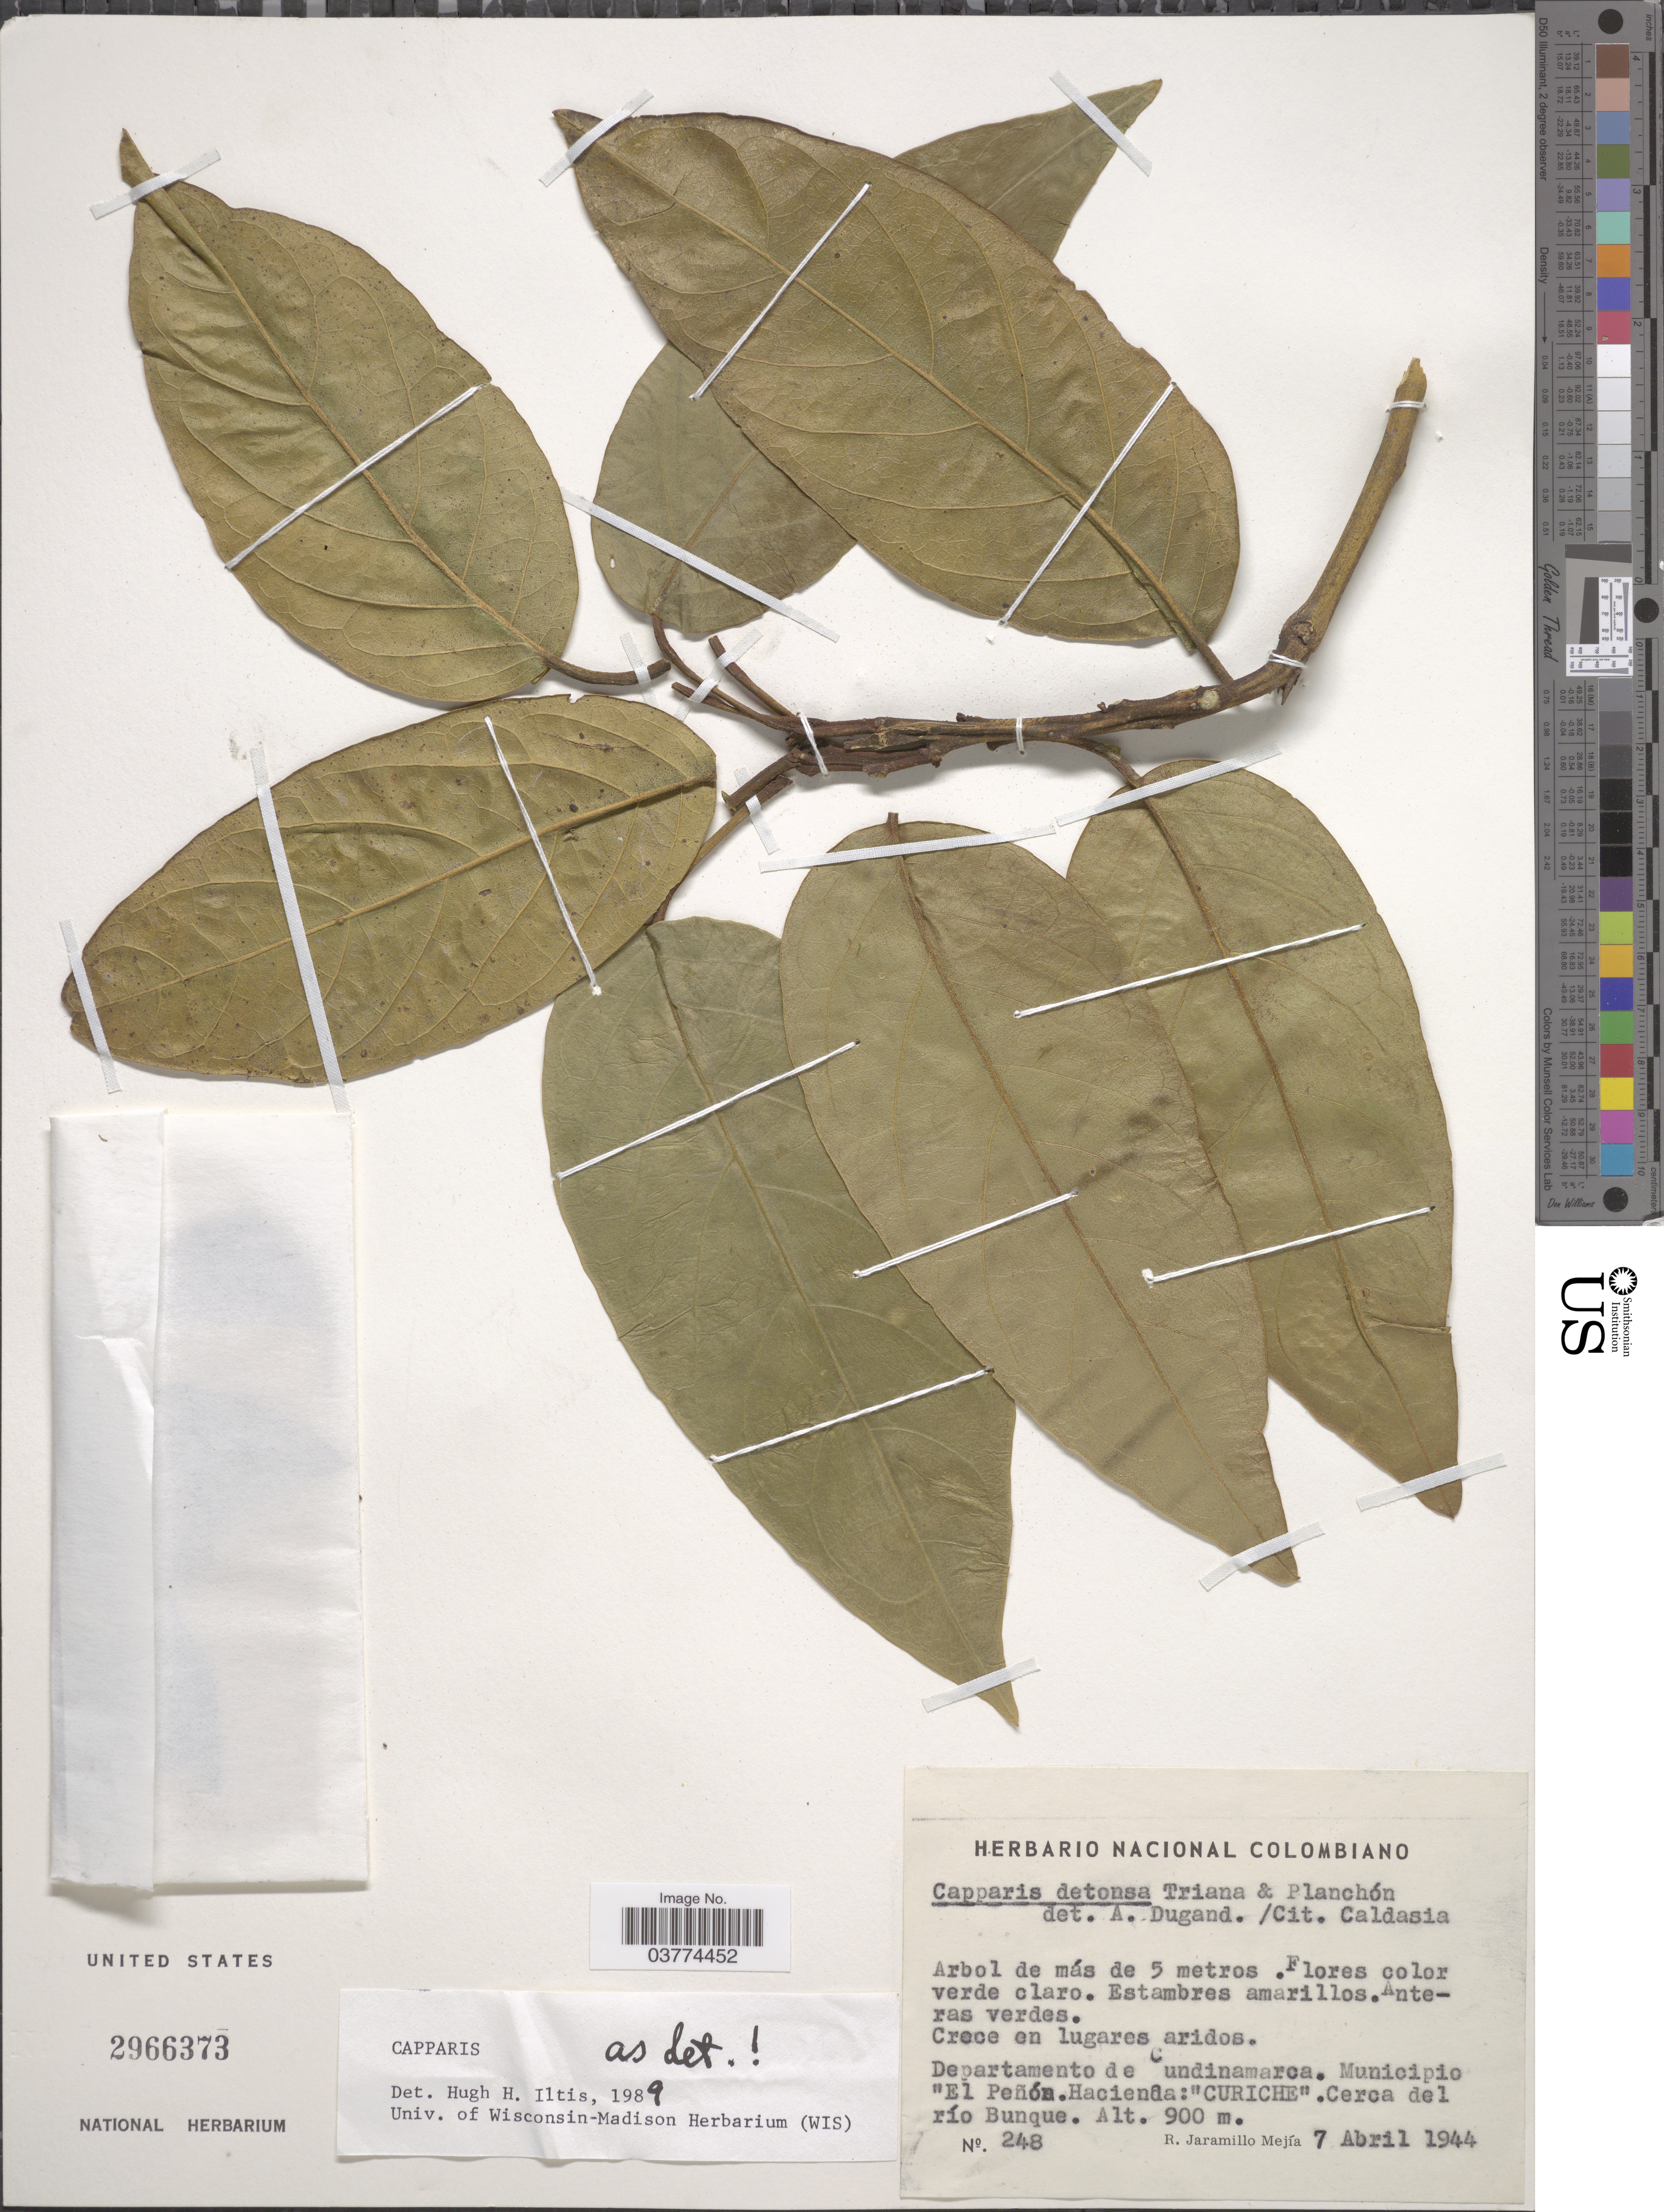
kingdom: Plantae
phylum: Tracheophyta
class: Magnoliopsida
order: Brassicales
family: Capparaceae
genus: Preslianthus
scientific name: Preslianthus detonsus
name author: (Triana & Planch.) Cornejo & Iltis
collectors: R. Jaramillo M.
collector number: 248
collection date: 1944-04-07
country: Colombia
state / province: Cundinamarca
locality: Departamento de Cundinamarca. Municipio El Peñón. Hacienda: "Curiche". Cerca del río Bunque.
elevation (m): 900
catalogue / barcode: US 2966373